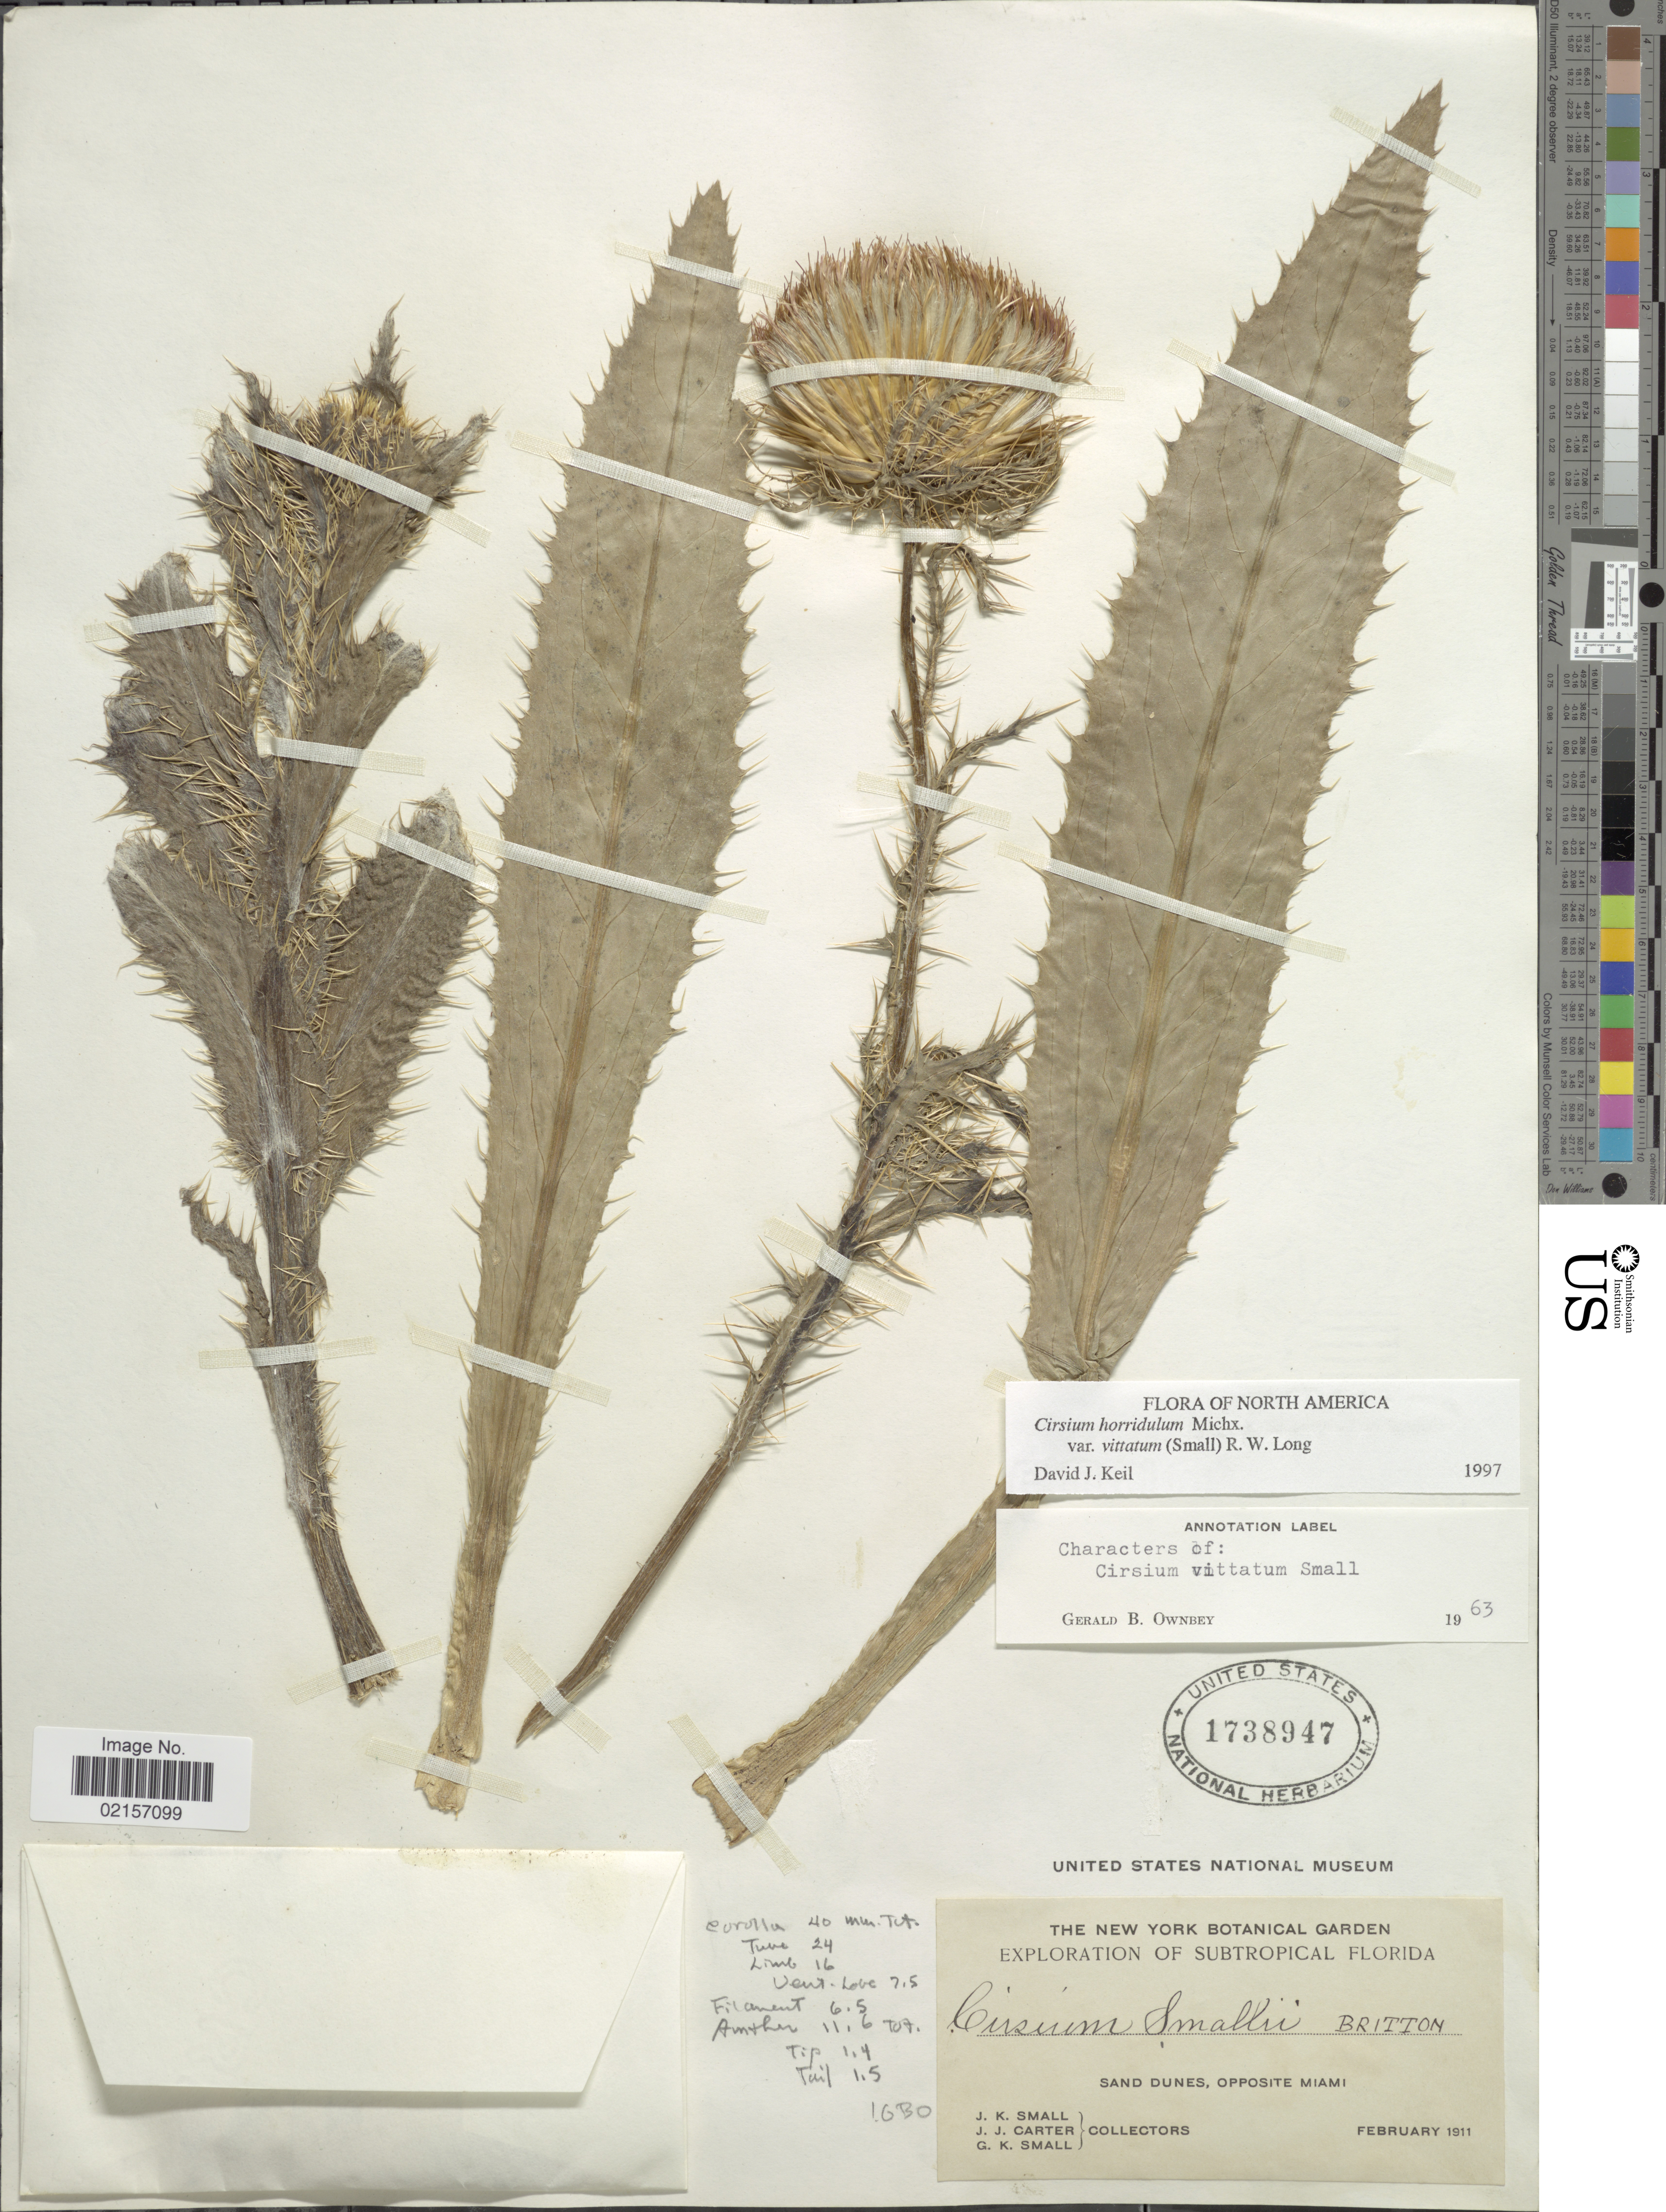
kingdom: Plantae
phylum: Tracheophyta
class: Magnoliopsida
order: Asterales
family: Asteraceae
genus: Cirsium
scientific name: Cirsium horridulum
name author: Michx.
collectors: J. K. Small, J. Carter & G. K. Small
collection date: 1911-02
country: United States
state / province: Florida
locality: Subtropical Florida, Sand Dunes, opposite Miami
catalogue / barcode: US 1738947